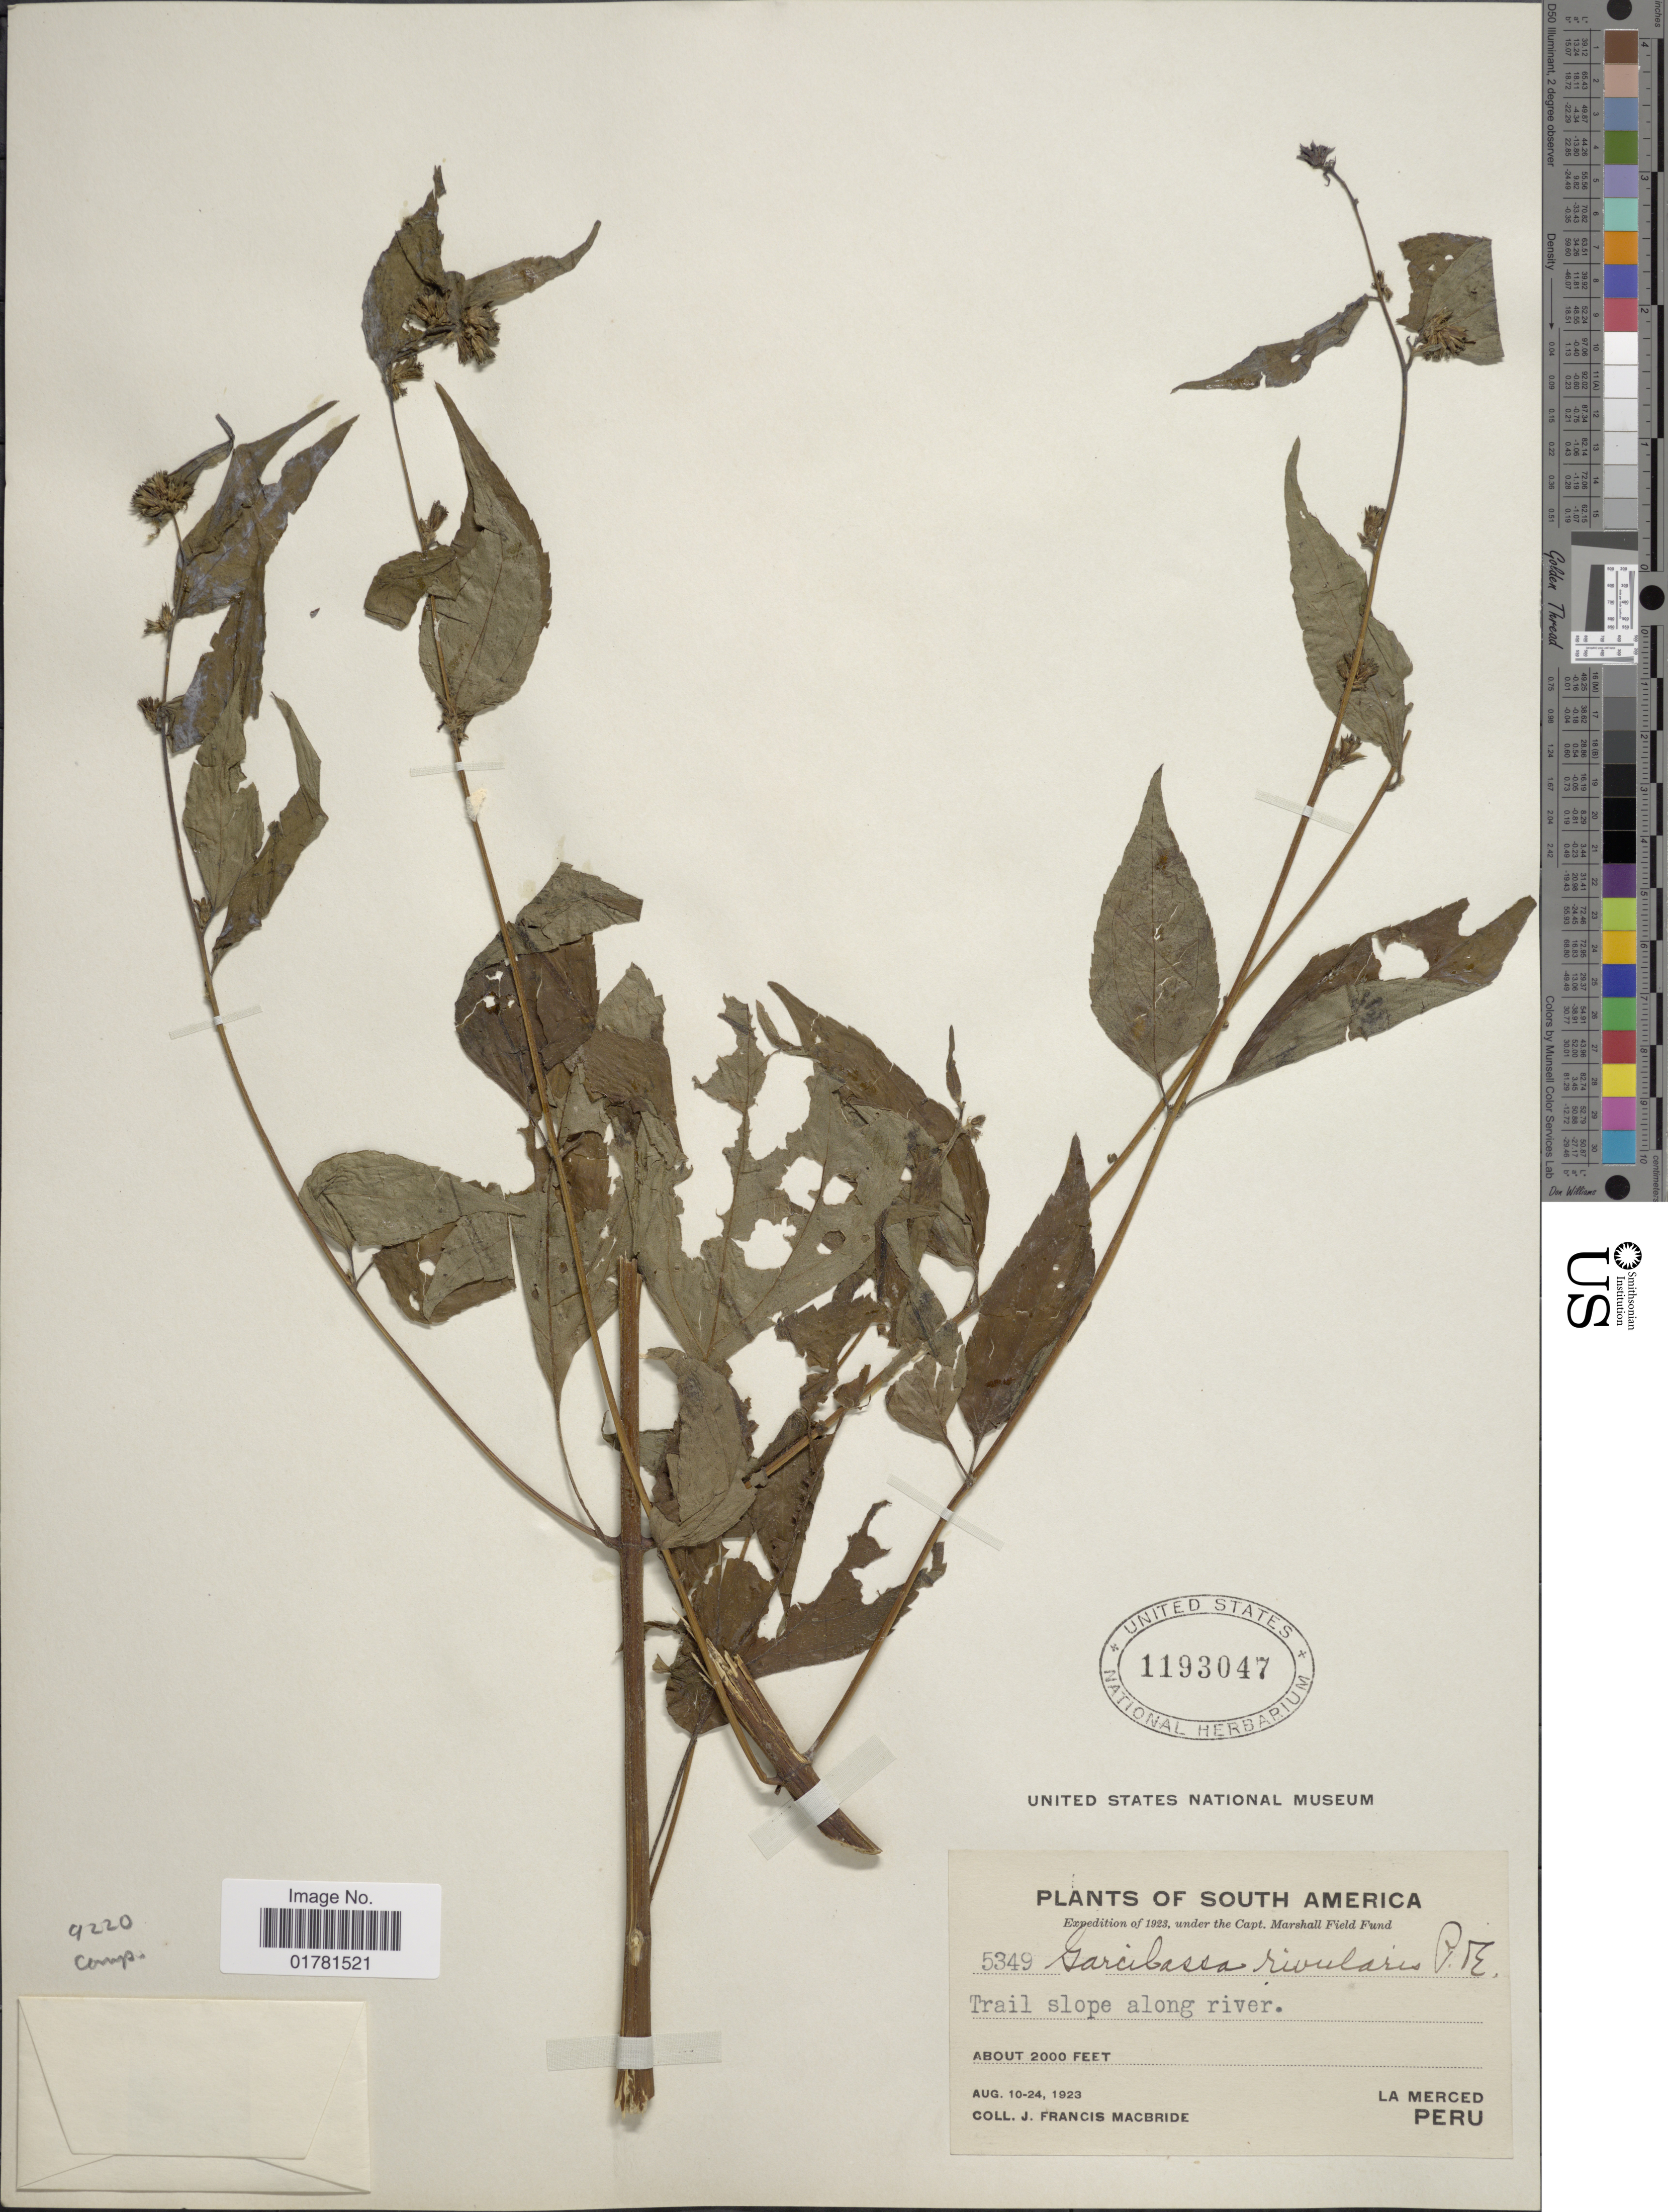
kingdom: Plantae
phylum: Tracheophyta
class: Magnoliopsida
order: Asterales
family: Asteraceae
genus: Garcilassa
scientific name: Garcilassa rivularis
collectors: J. F. Macbride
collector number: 5349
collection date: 1923-08-10/1923-08-24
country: Peru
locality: Trail slope along river, La Merced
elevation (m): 610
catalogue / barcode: US 1193047